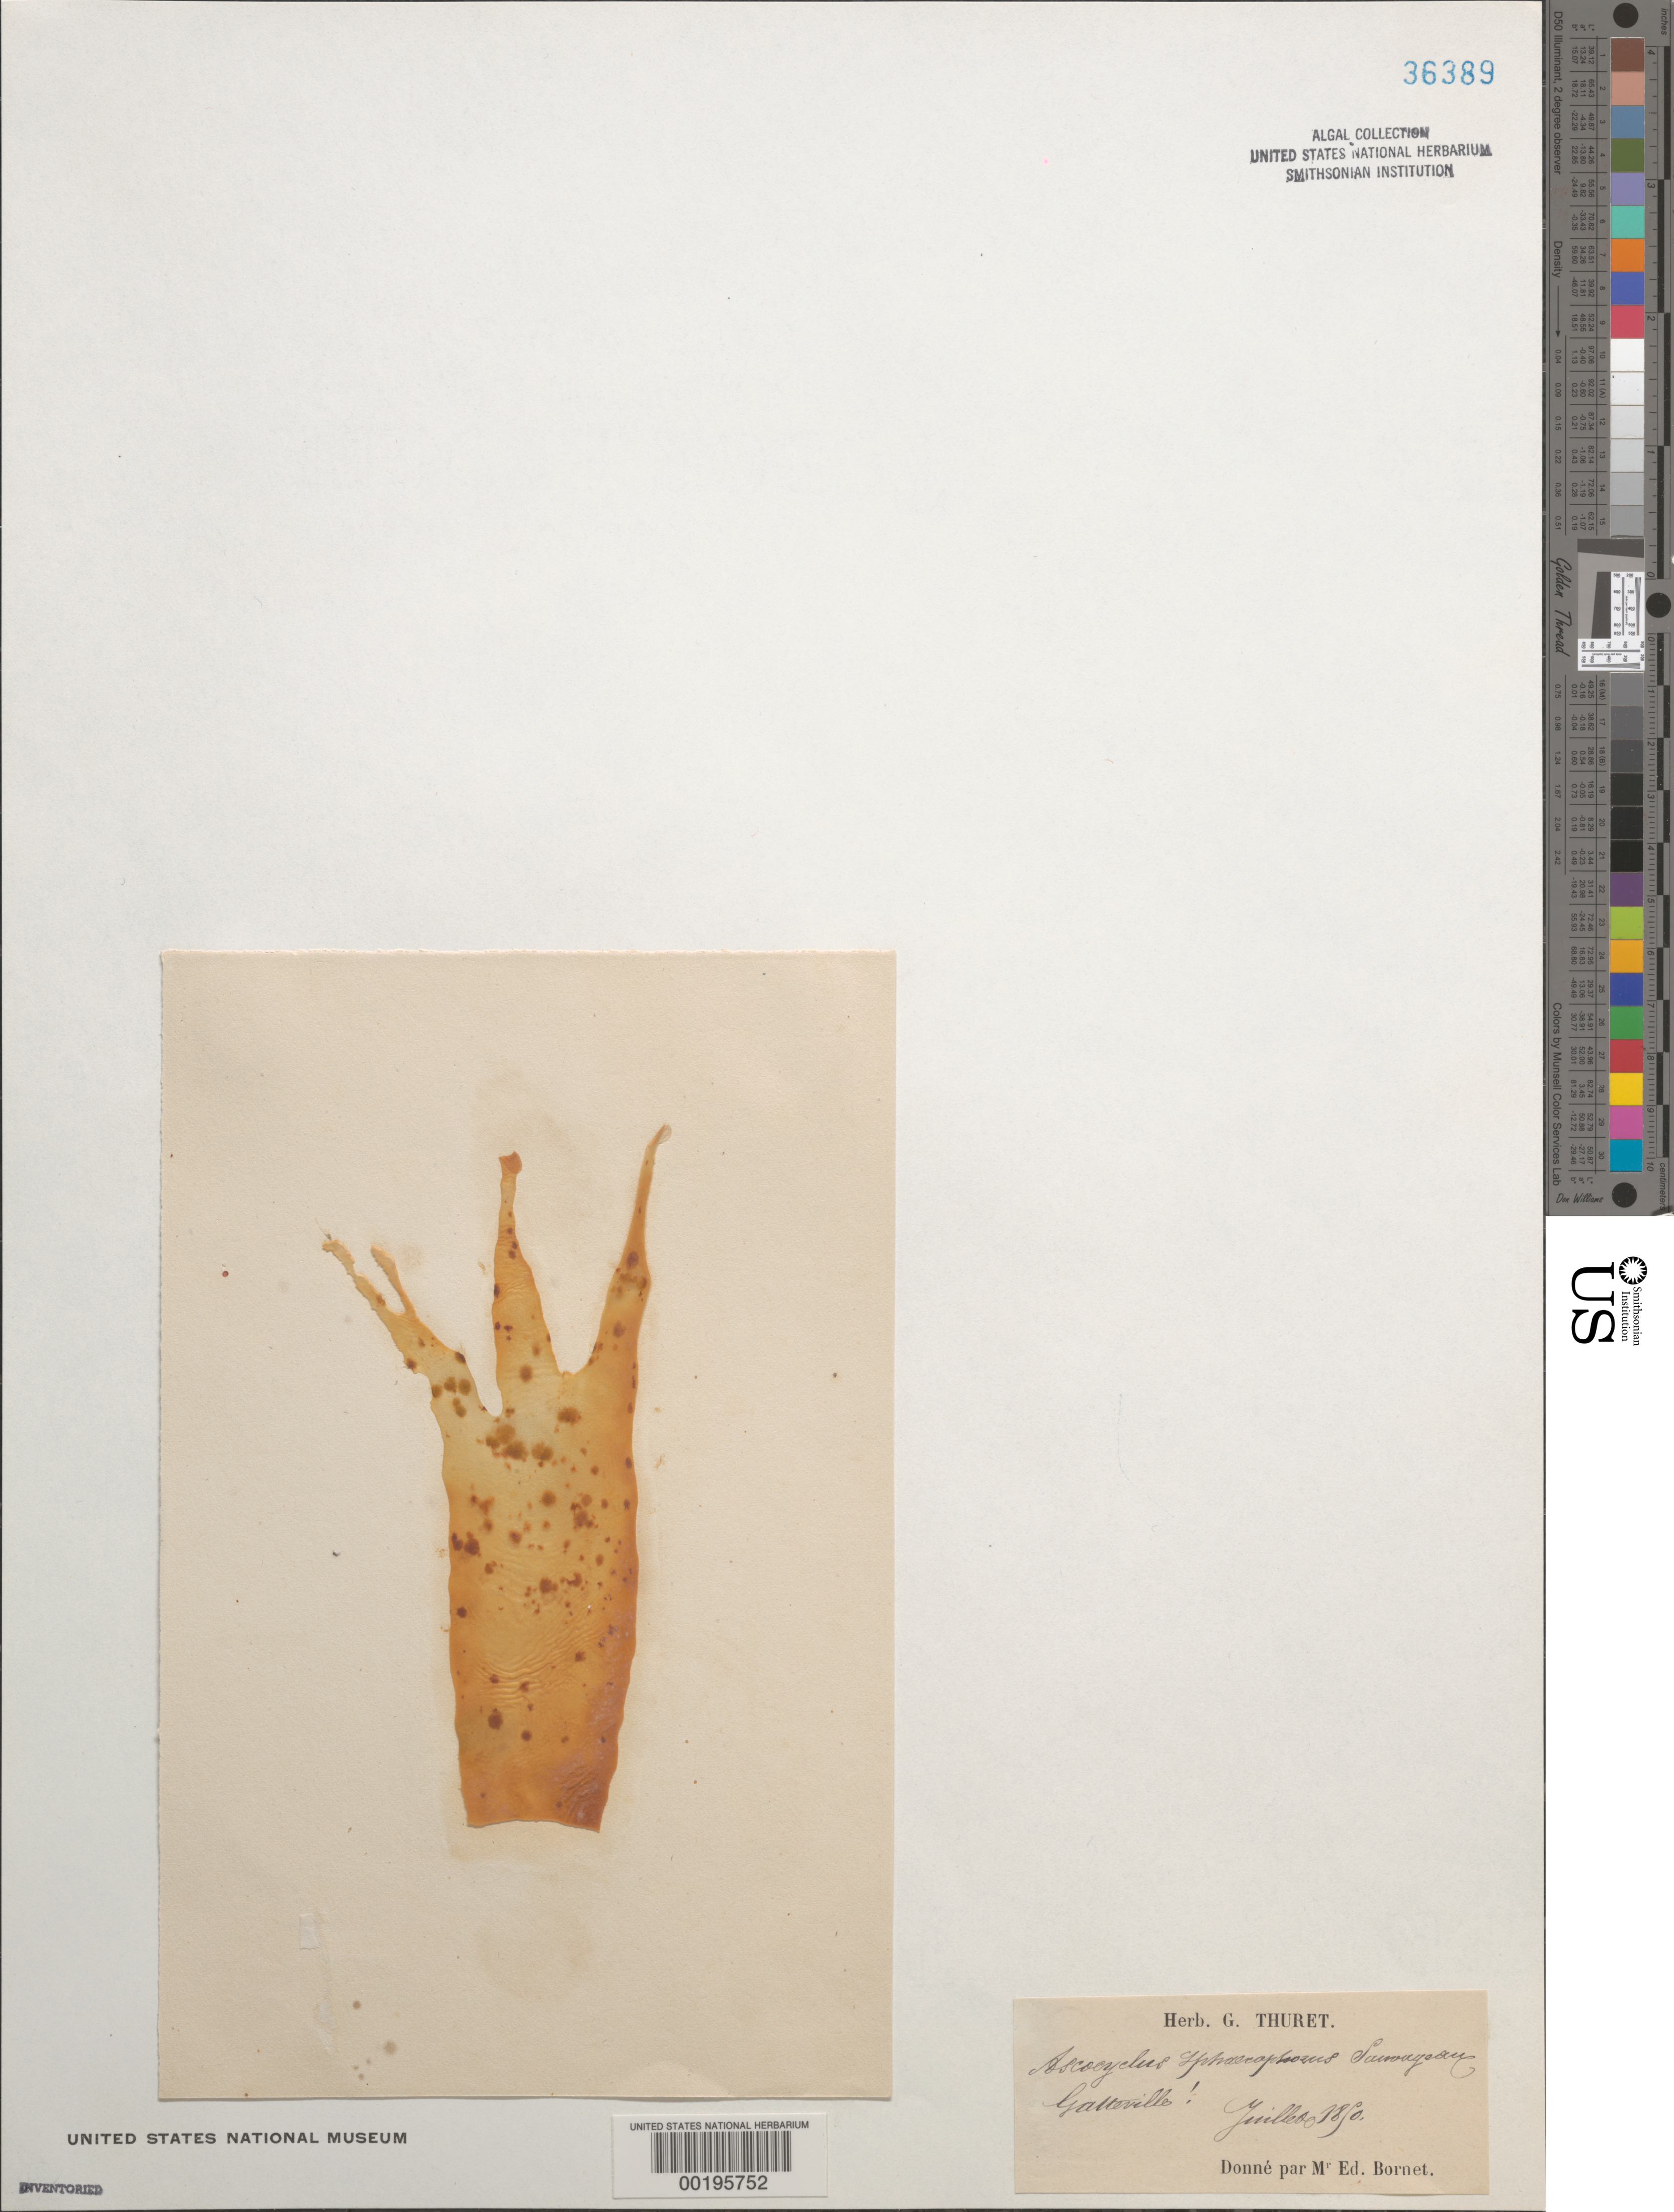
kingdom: Chromista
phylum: Ochrophyta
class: Phaeophyceae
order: Ectocarpales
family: Chordariaceae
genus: Chilionema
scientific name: Chilionema foecundum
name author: (Stromfelt) R.L.Fletcher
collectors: Thuret, G. (herbarium)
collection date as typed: Jul 1850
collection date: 1850-07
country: France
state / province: Normandie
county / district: Manche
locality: Gatteville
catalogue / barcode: US 36389